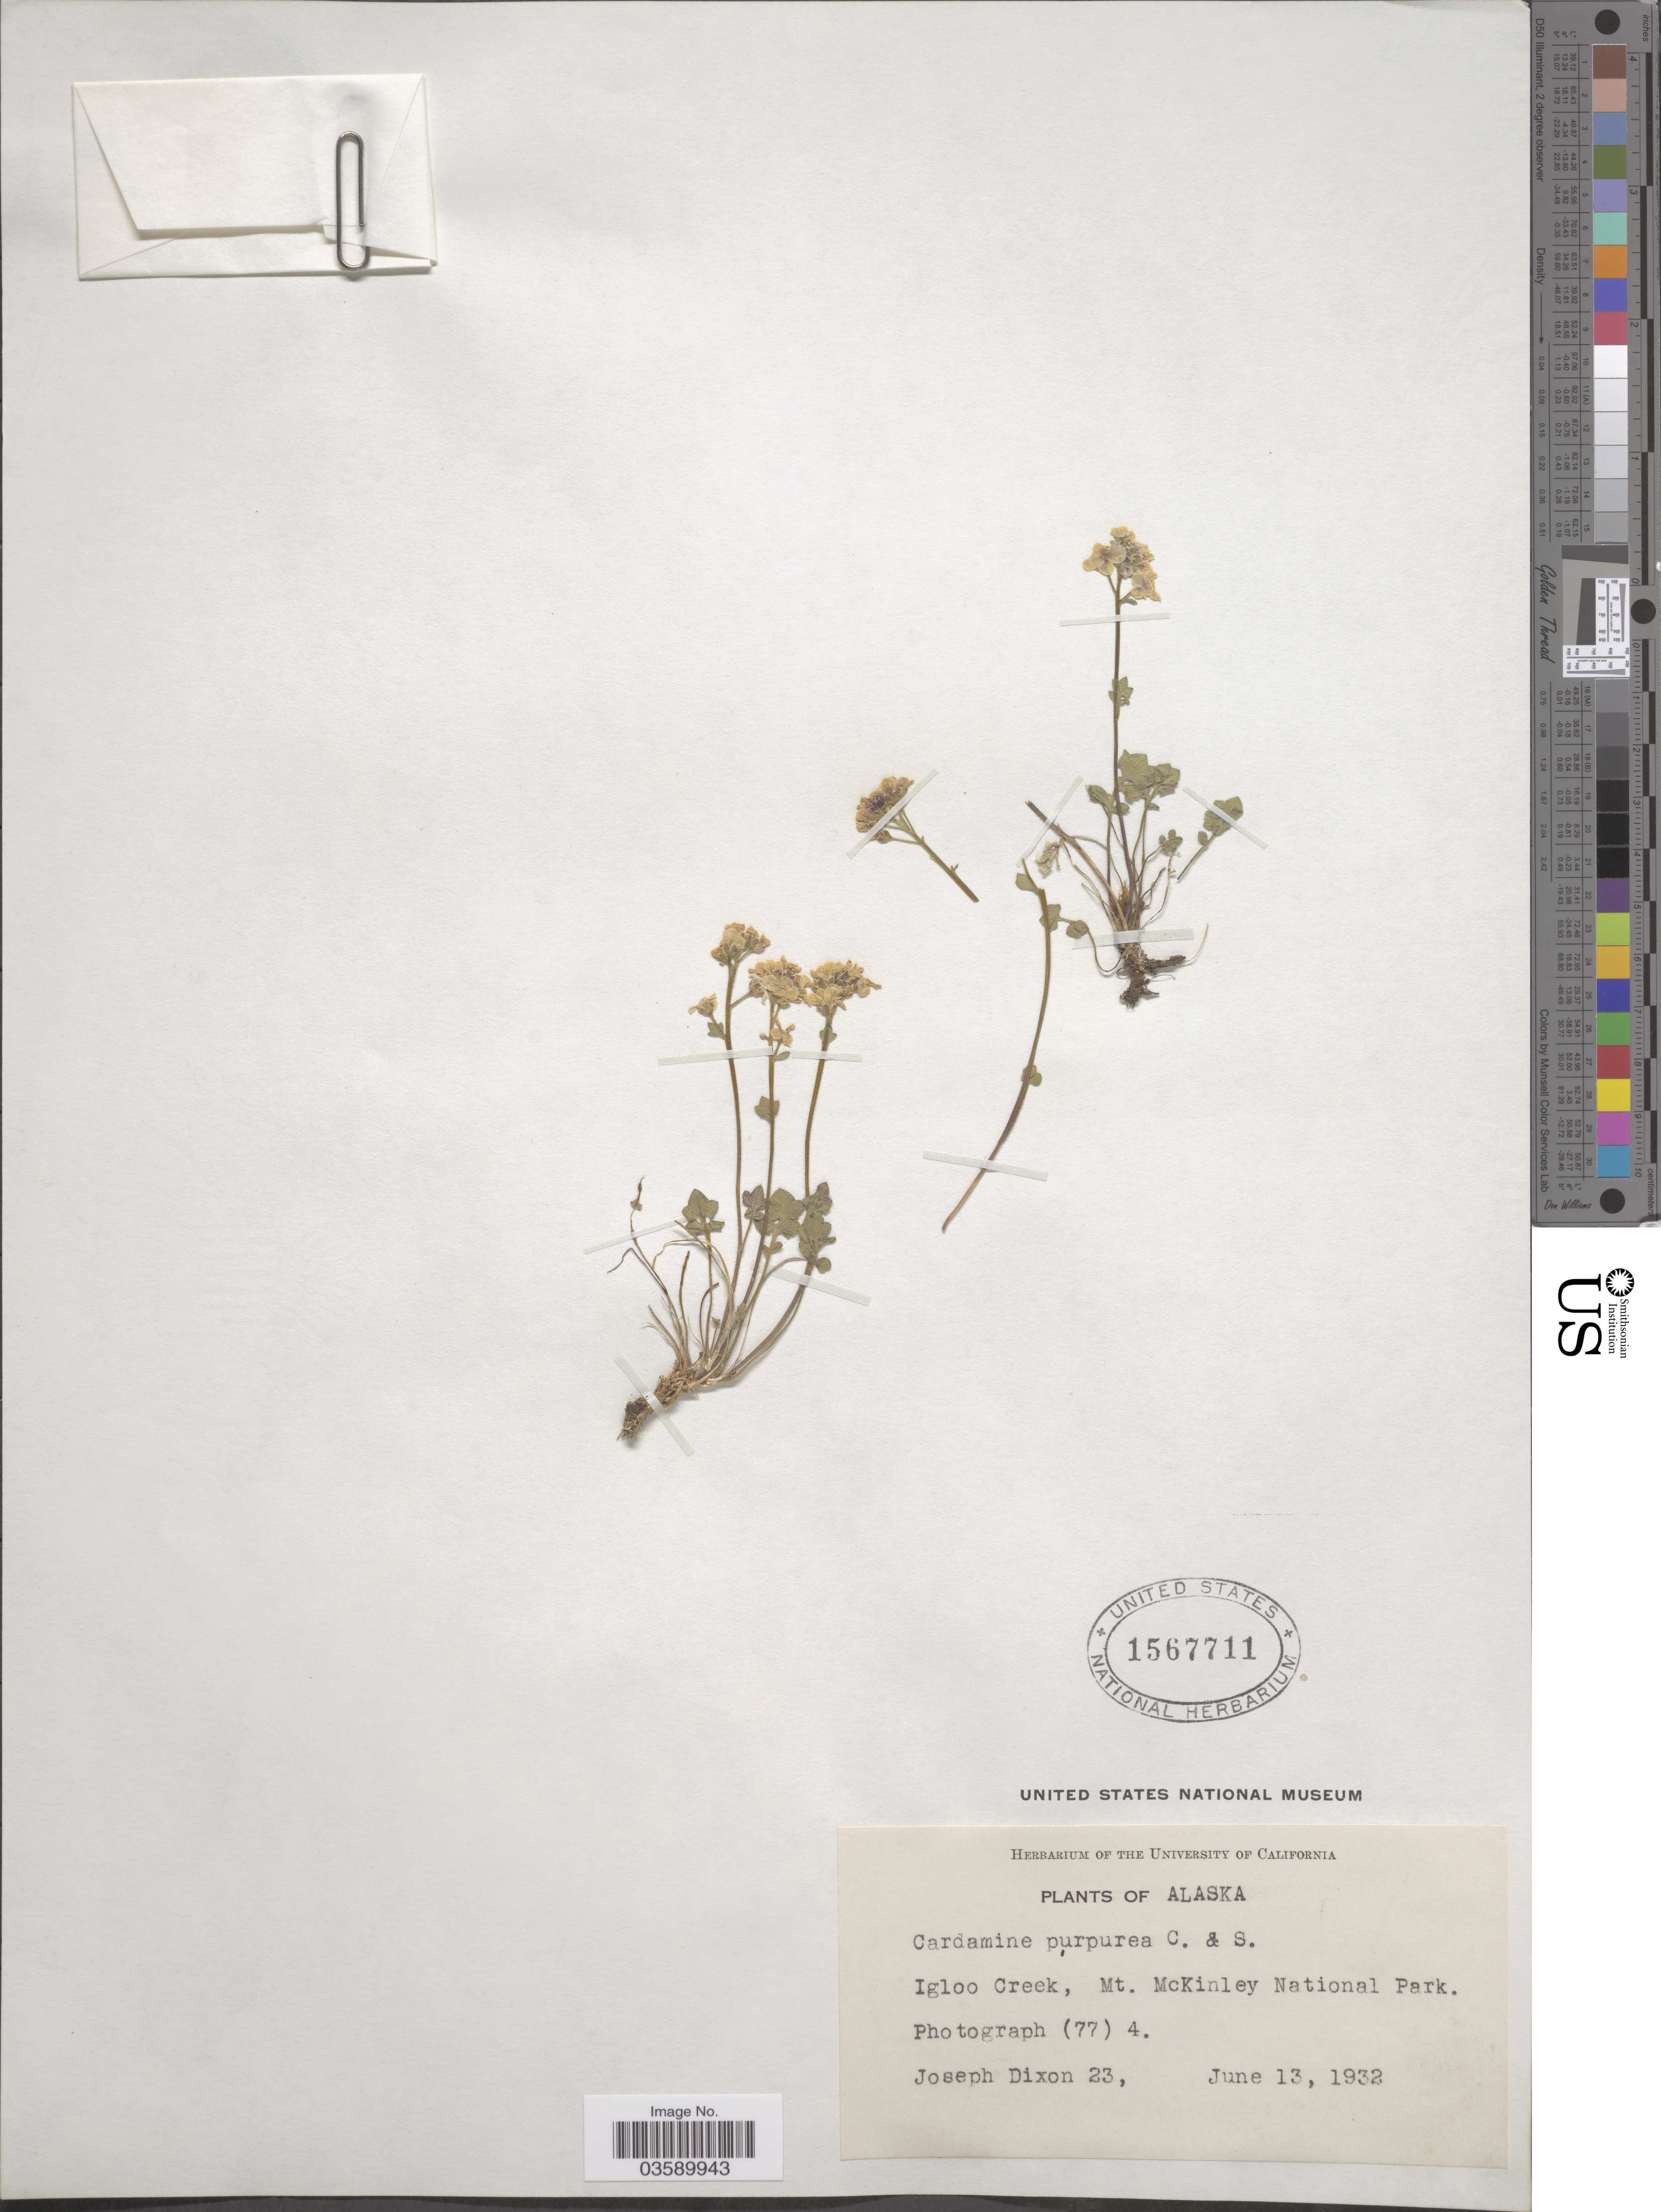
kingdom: Plantae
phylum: Tracheophyta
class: Magnoliopsida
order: Brassicales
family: Brassicaceae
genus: Cardamine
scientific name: Cardamine purpurea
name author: Cham. & Schltdl.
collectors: J. Dixon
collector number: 23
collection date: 1932-06-13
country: United States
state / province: Alaska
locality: Igloo Creek, Mt. McKinley National Park.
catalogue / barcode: US 1567711